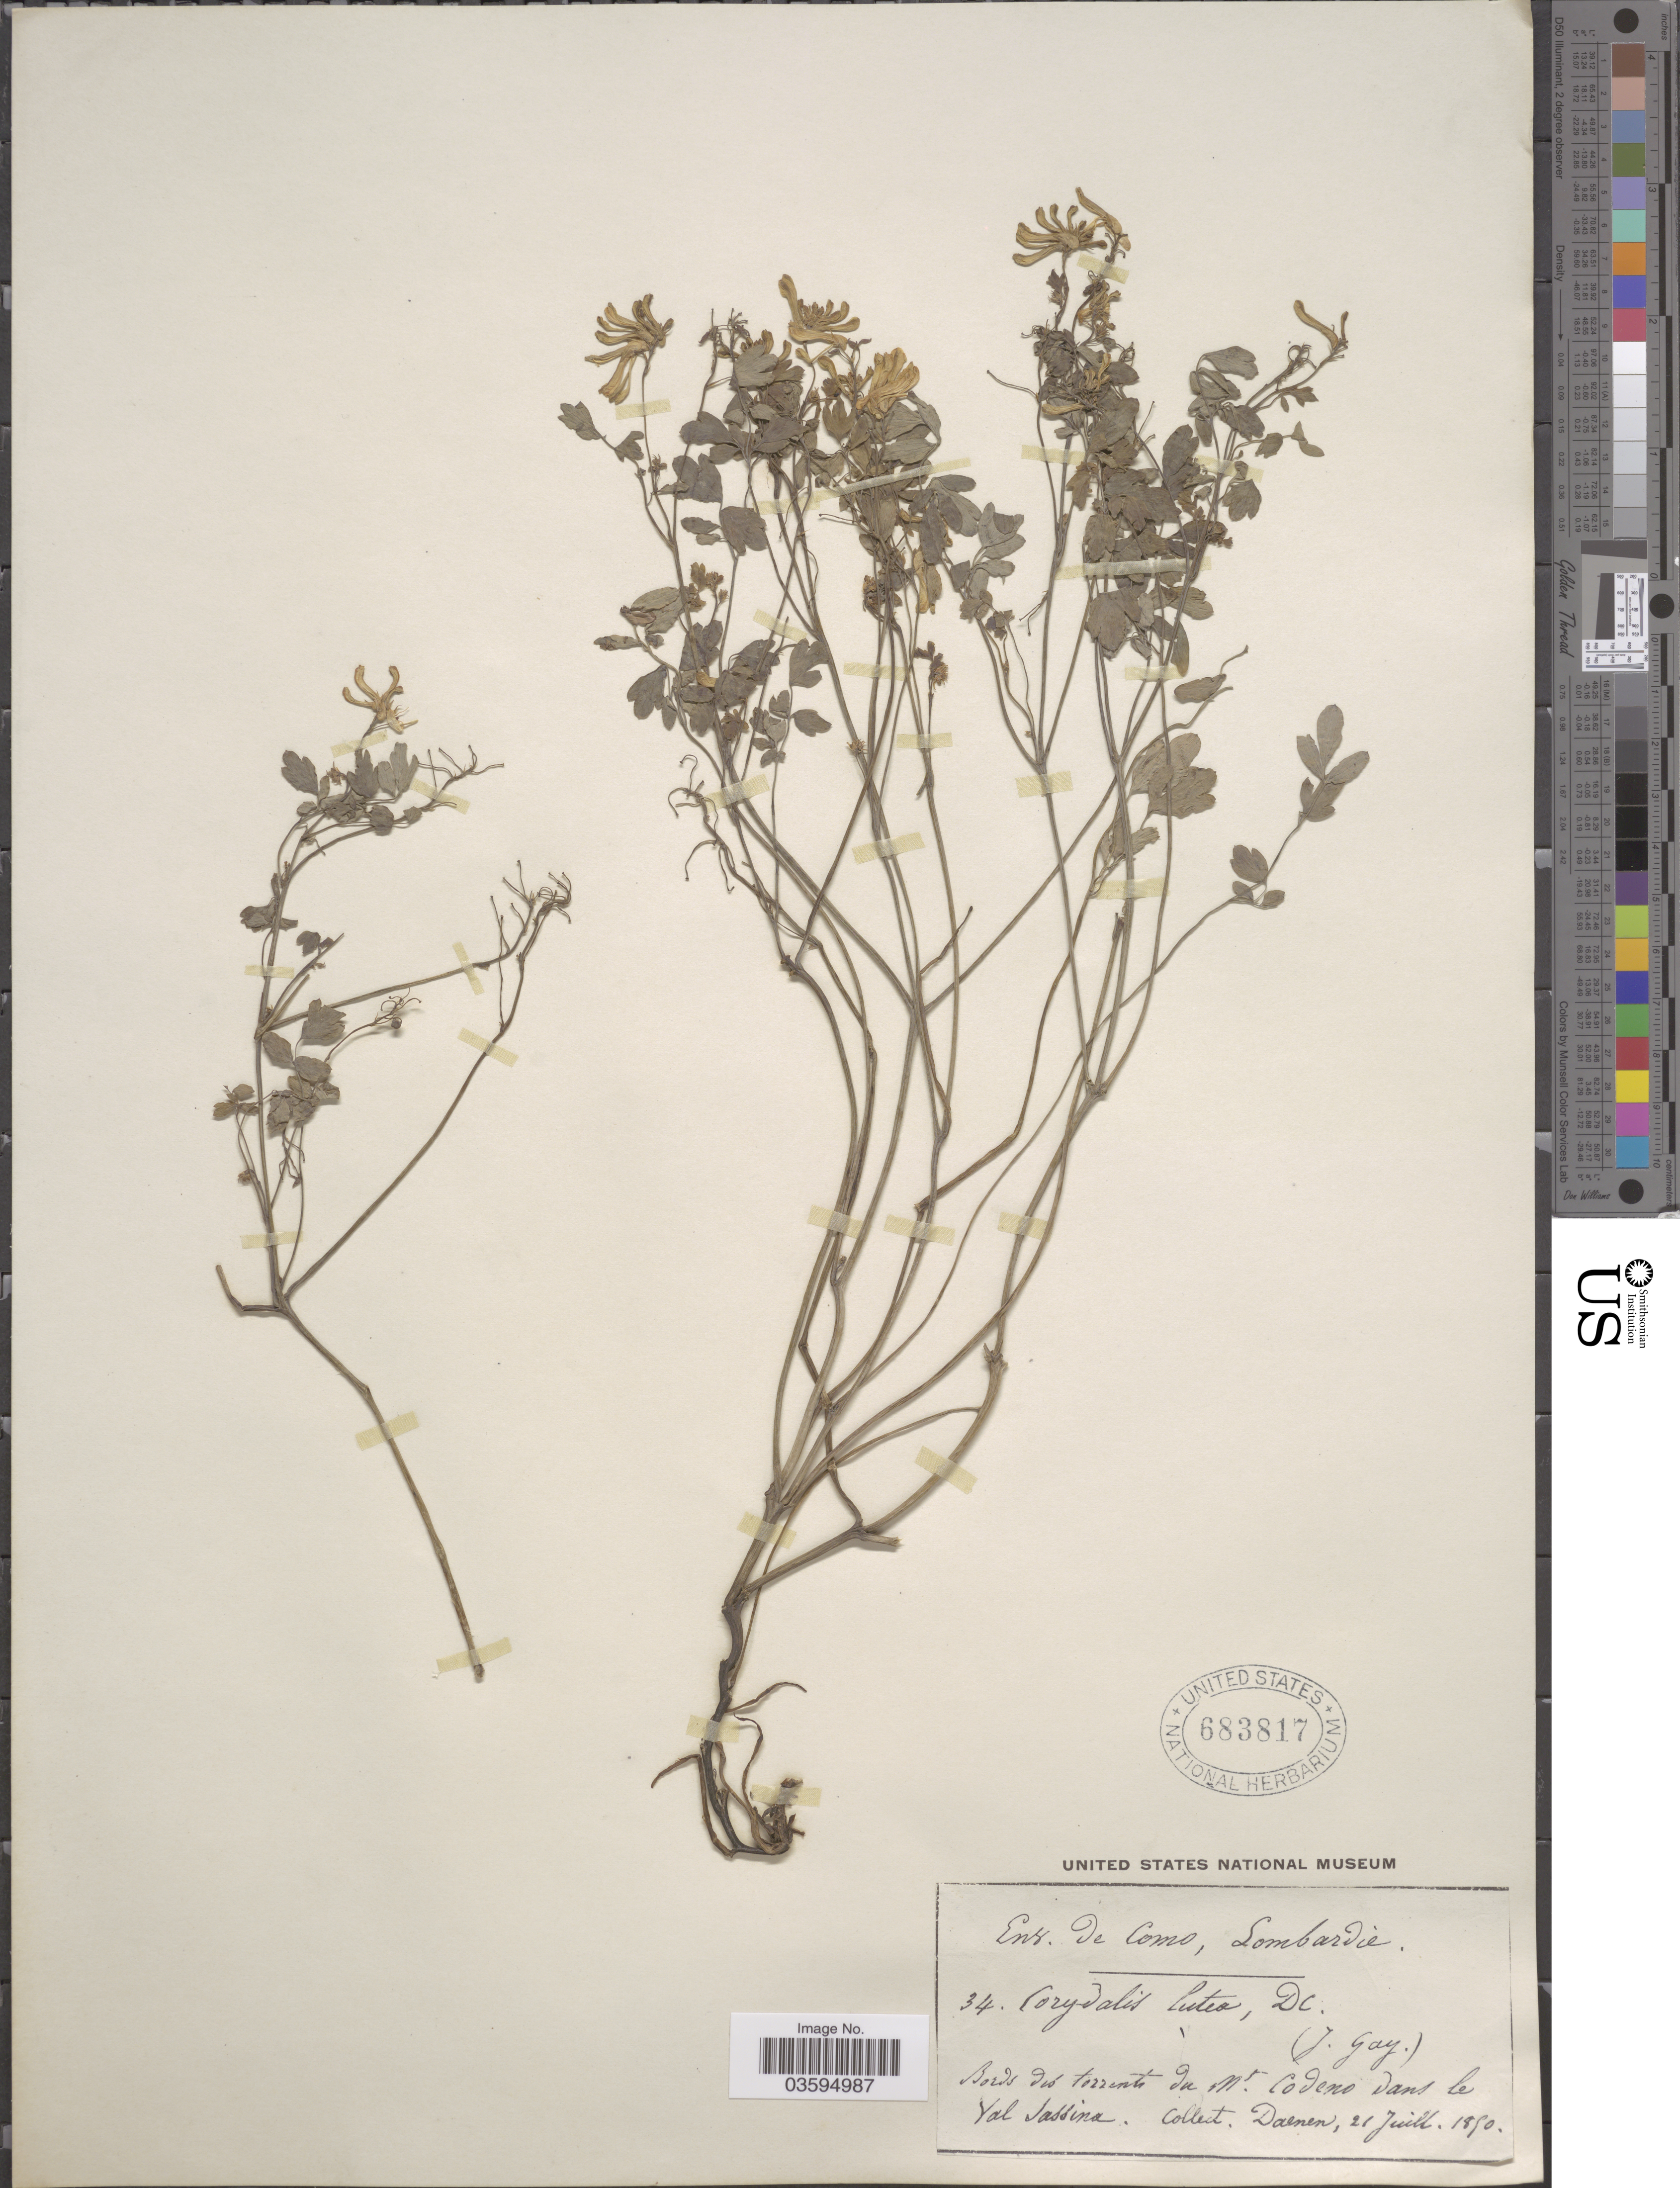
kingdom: Plantae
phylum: Tracheophyta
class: Magnoliopsida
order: Ranunculales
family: Papaveraceae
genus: Pseudofumaria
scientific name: Pseudofumaria lutea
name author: (L.) Borkh.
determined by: Strong, M. T., (US), Smithsonian Institution - National Museum of Natural History (UNITED STATES)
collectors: Daenen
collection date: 1850-07-21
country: Italy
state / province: Lombardy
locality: Env de Como, Lombardie. Bords dés torrents du Mt. Codeno dans le Val Sassina.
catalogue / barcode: US 683817